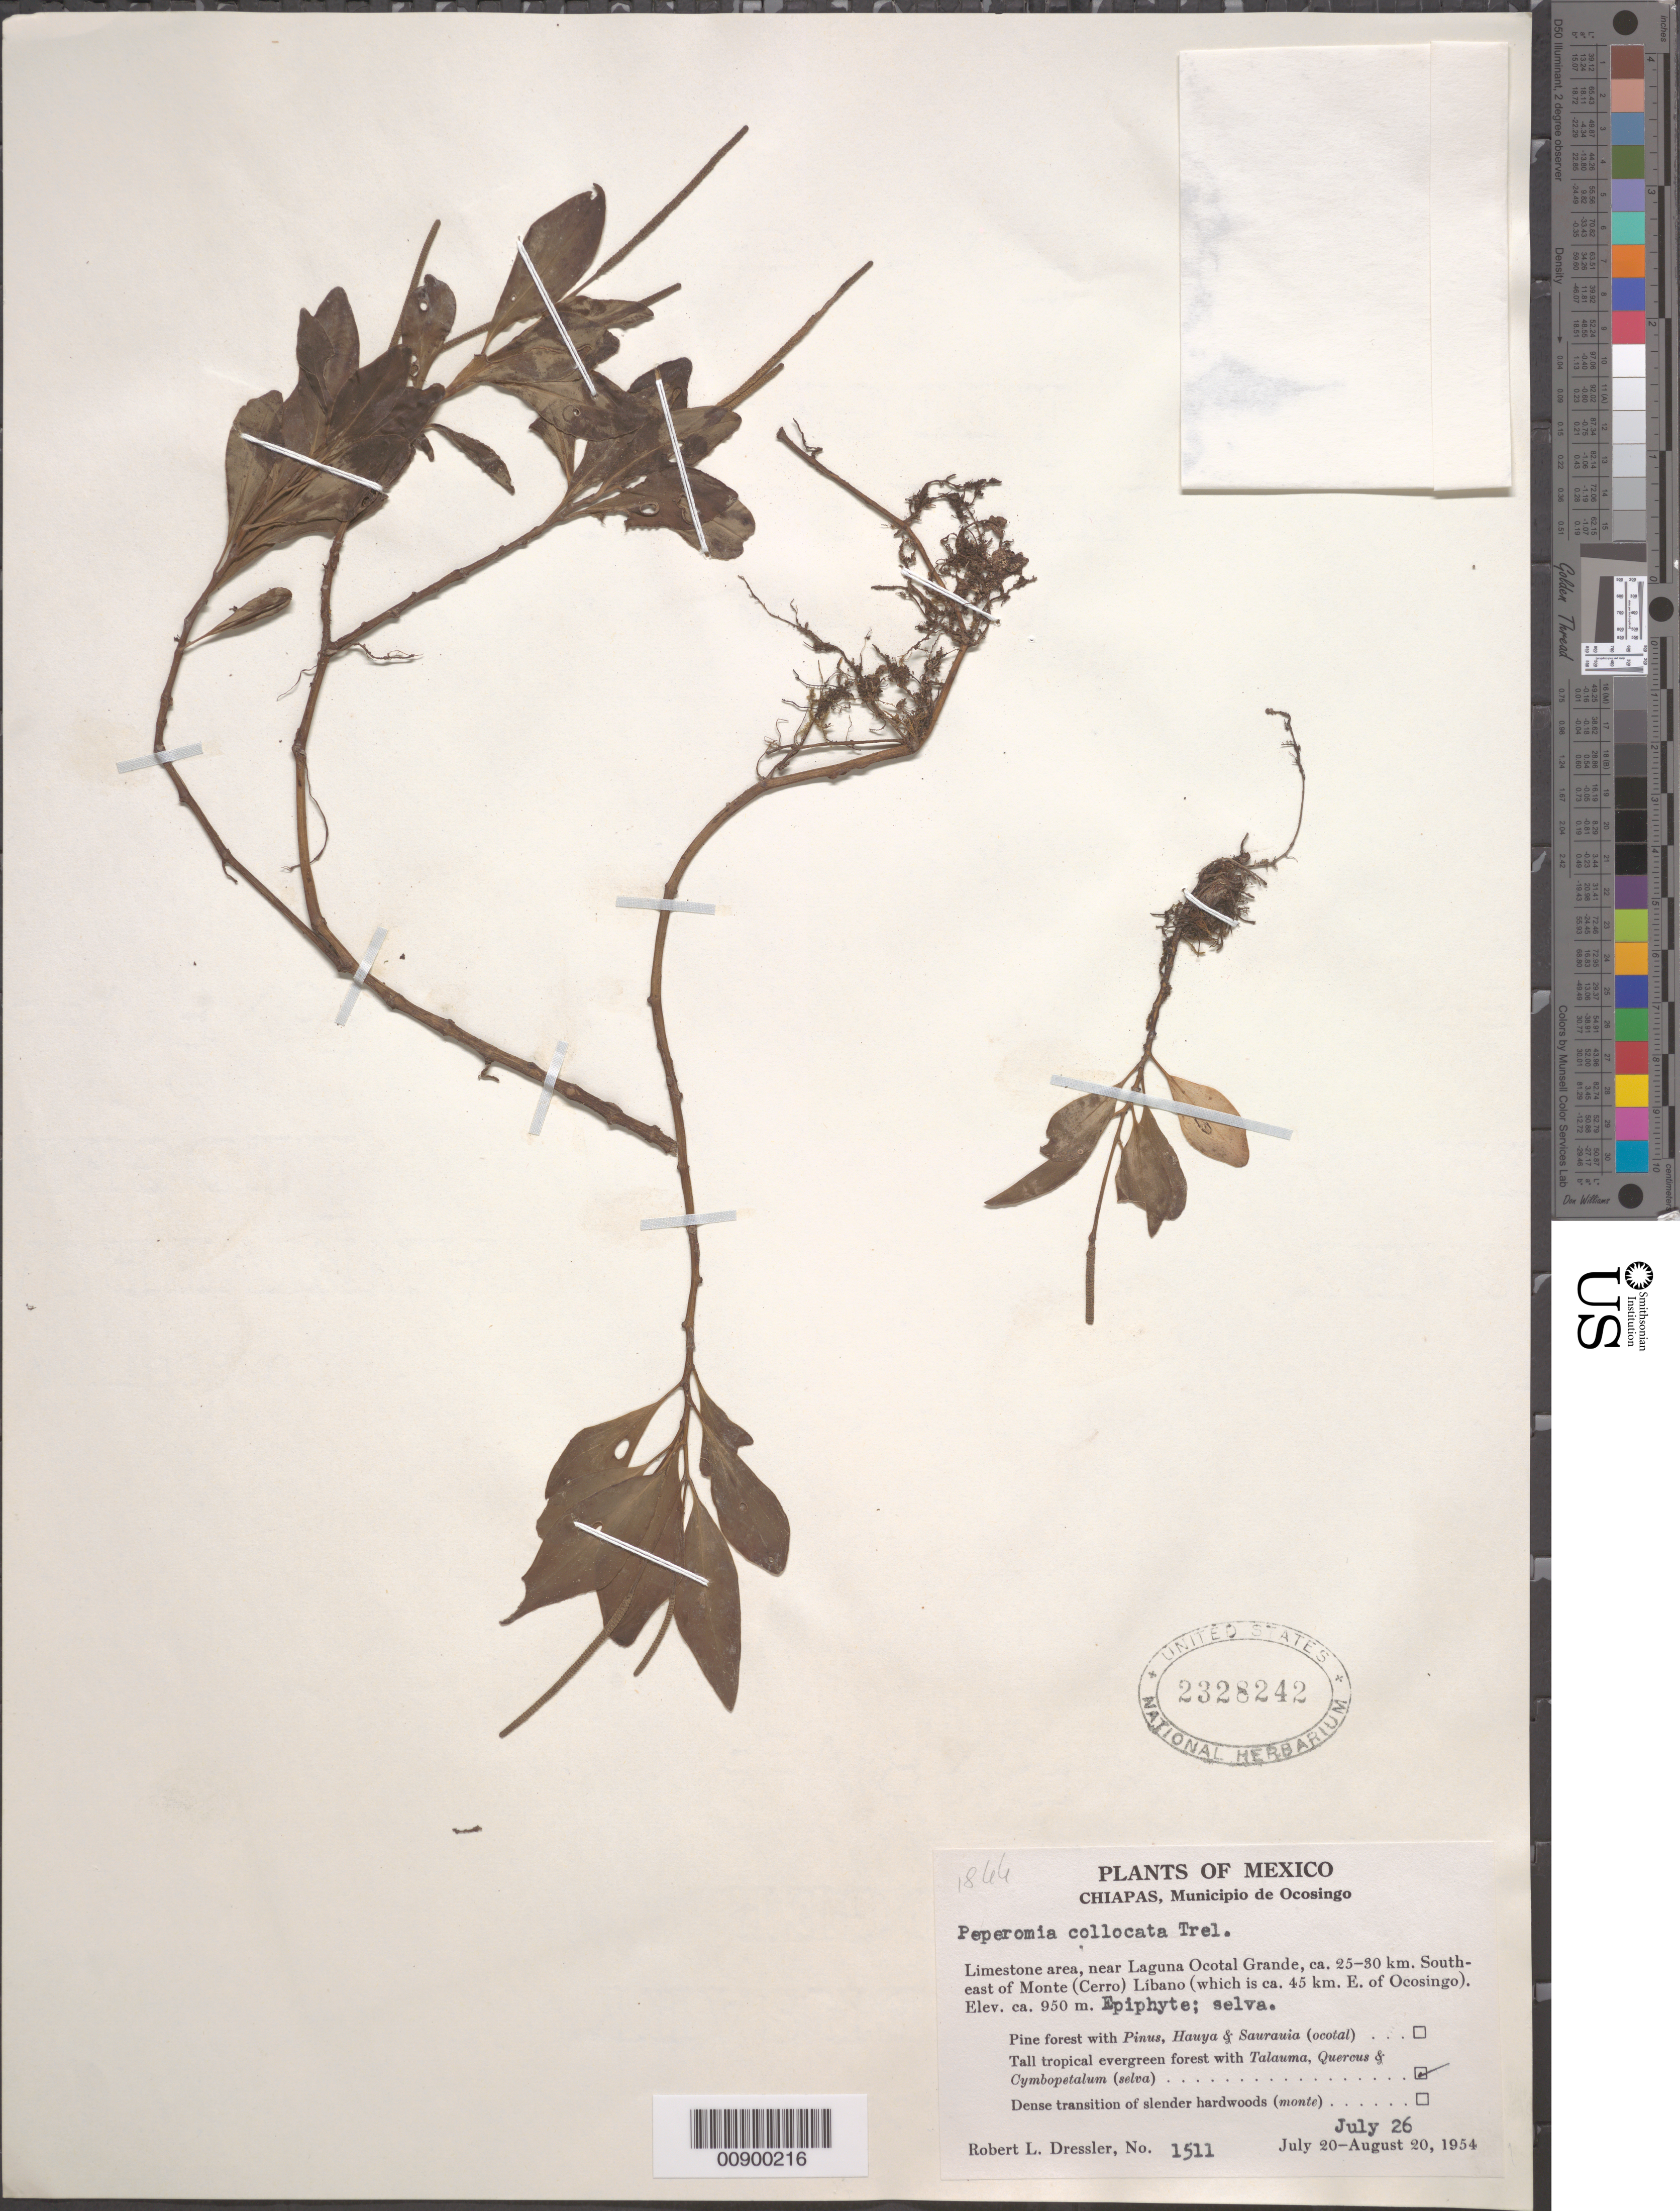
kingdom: Plantae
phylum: Tracheophyta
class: Magnoliopsida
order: Piperales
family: Piperaceae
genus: Peperomia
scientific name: Peperomia collocata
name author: Trel.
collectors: R. Dressler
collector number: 1511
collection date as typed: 26 Jul 1954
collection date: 1954-07-26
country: Mexico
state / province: Chiapas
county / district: Ocosingo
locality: Chiapas, Municipio de Ocosingo. Limestone area, near Laguna Ocotal Grande, ca. 25-30 km. South-east of Monte (Cerro) Líbano (which is ca. 45 km. E. of Ocosingo).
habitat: Selva. Tall tropical evergreen forest with Talauma, Quercus & Cymbopetalum (selva).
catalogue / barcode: US 2328242